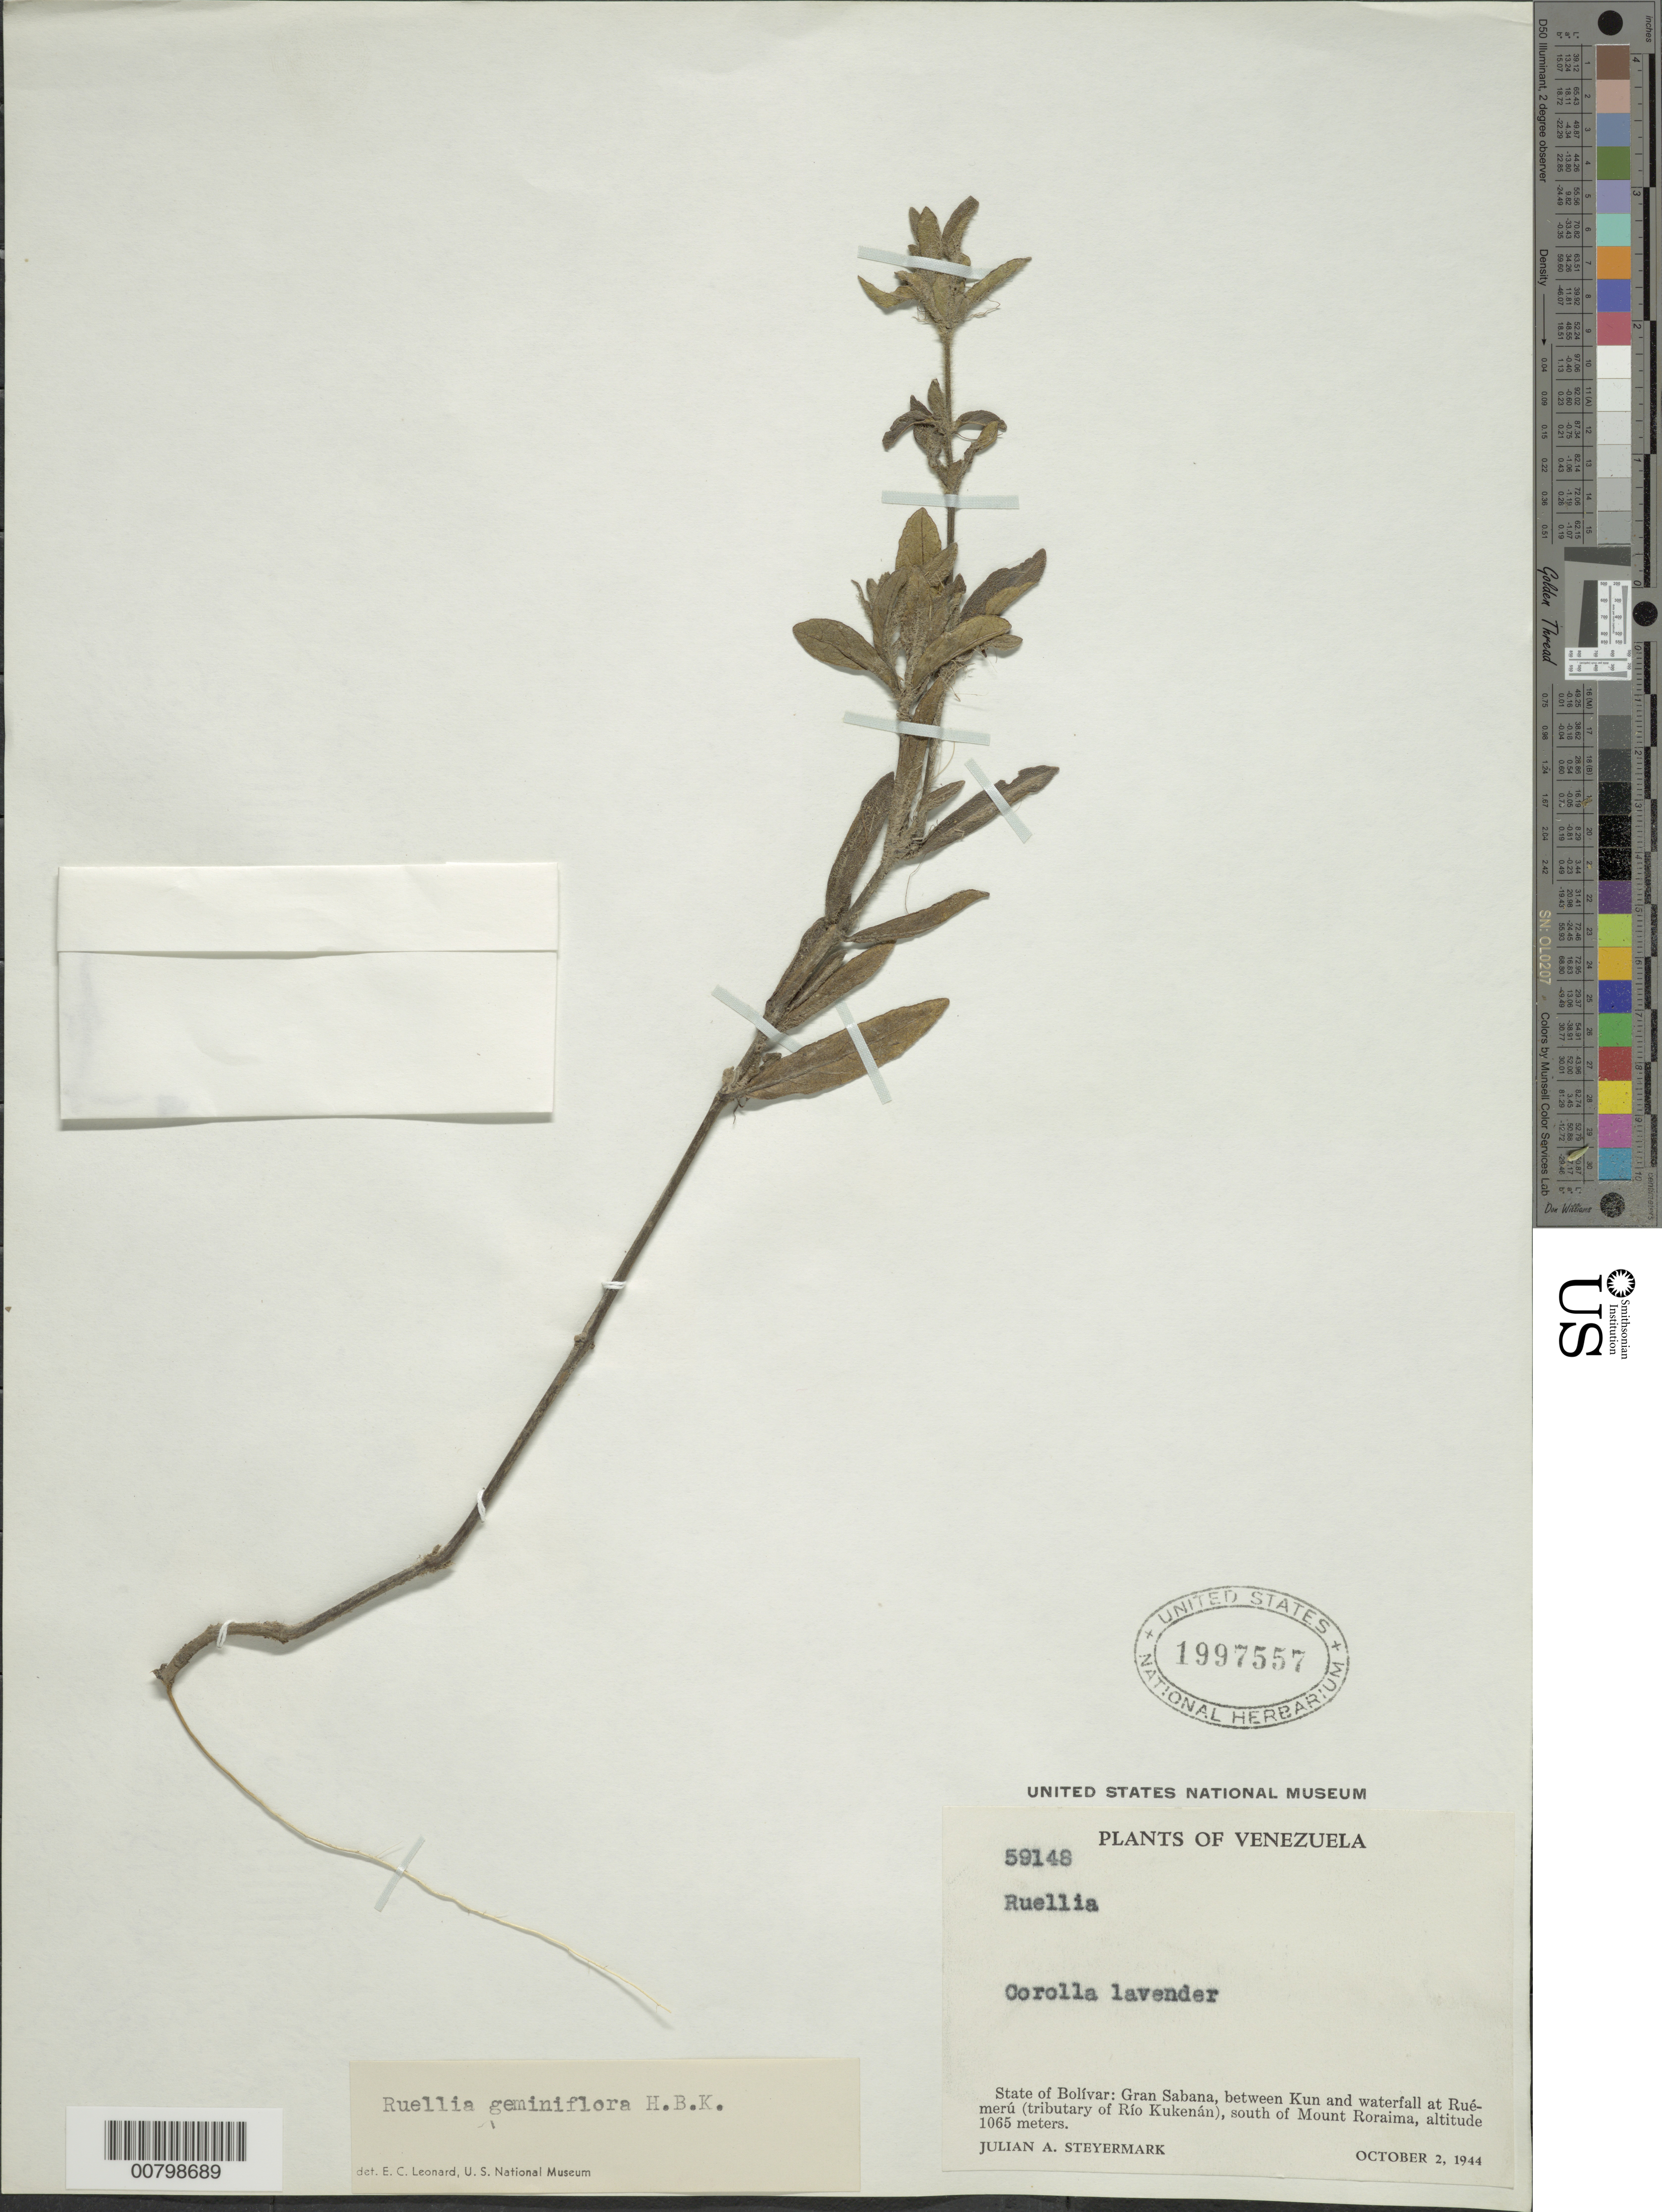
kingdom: Plantae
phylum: Tracheophyta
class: Magnoliopsida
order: Lamiales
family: Acanthaceae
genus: Ruellia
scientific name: Ruellia geminiflora var. angustifolia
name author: (Nees) Griseb.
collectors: J. Steyermark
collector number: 59148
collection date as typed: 2-Oct-44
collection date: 1944-10-02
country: Venezuela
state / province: Bolívar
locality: Gran Sabana, between Kun and waterfall at Rué-merú (trib. Río Kukenán), south of Mt. Roraima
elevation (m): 1065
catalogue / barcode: US 1997557